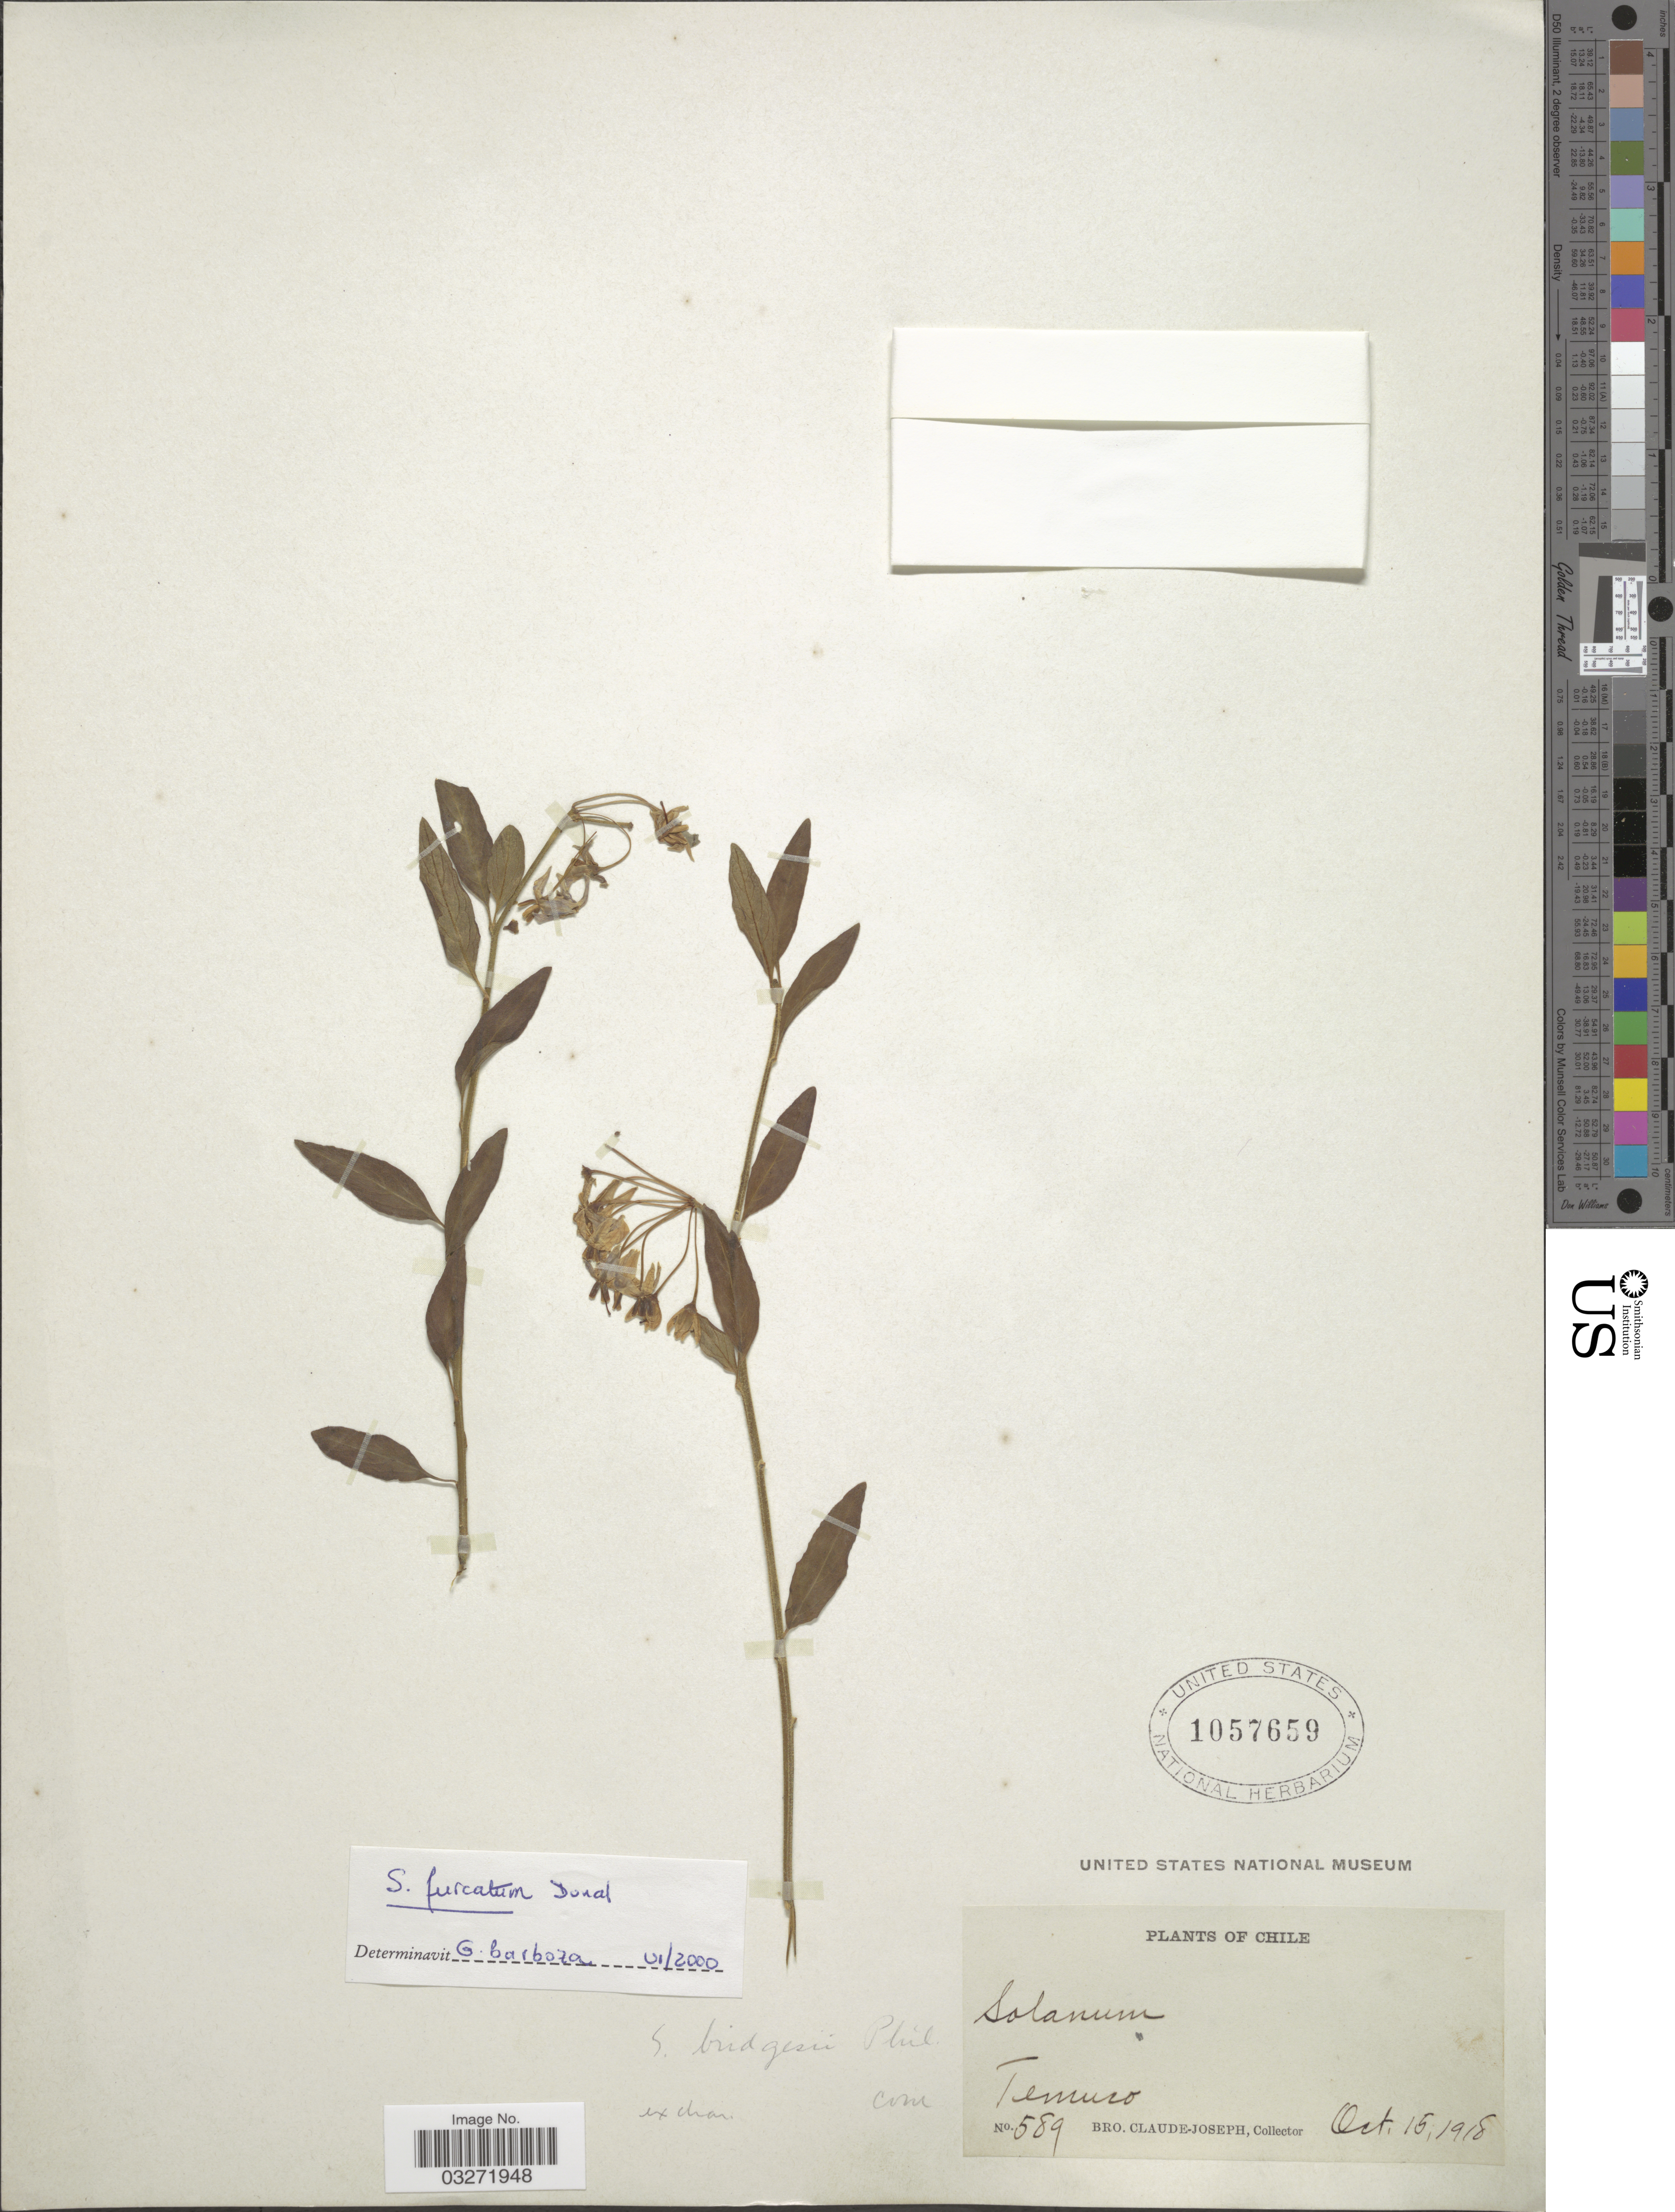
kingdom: Plantae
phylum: Tracheophyta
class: Magnoliopsida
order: Solanales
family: Solanaceae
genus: Solanum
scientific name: Solanum furcatum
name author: Dunal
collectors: Bro. Claude-Joseph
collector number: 589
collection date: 1918-10-15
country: Chile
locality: Temuco.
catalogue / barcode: US 1057659